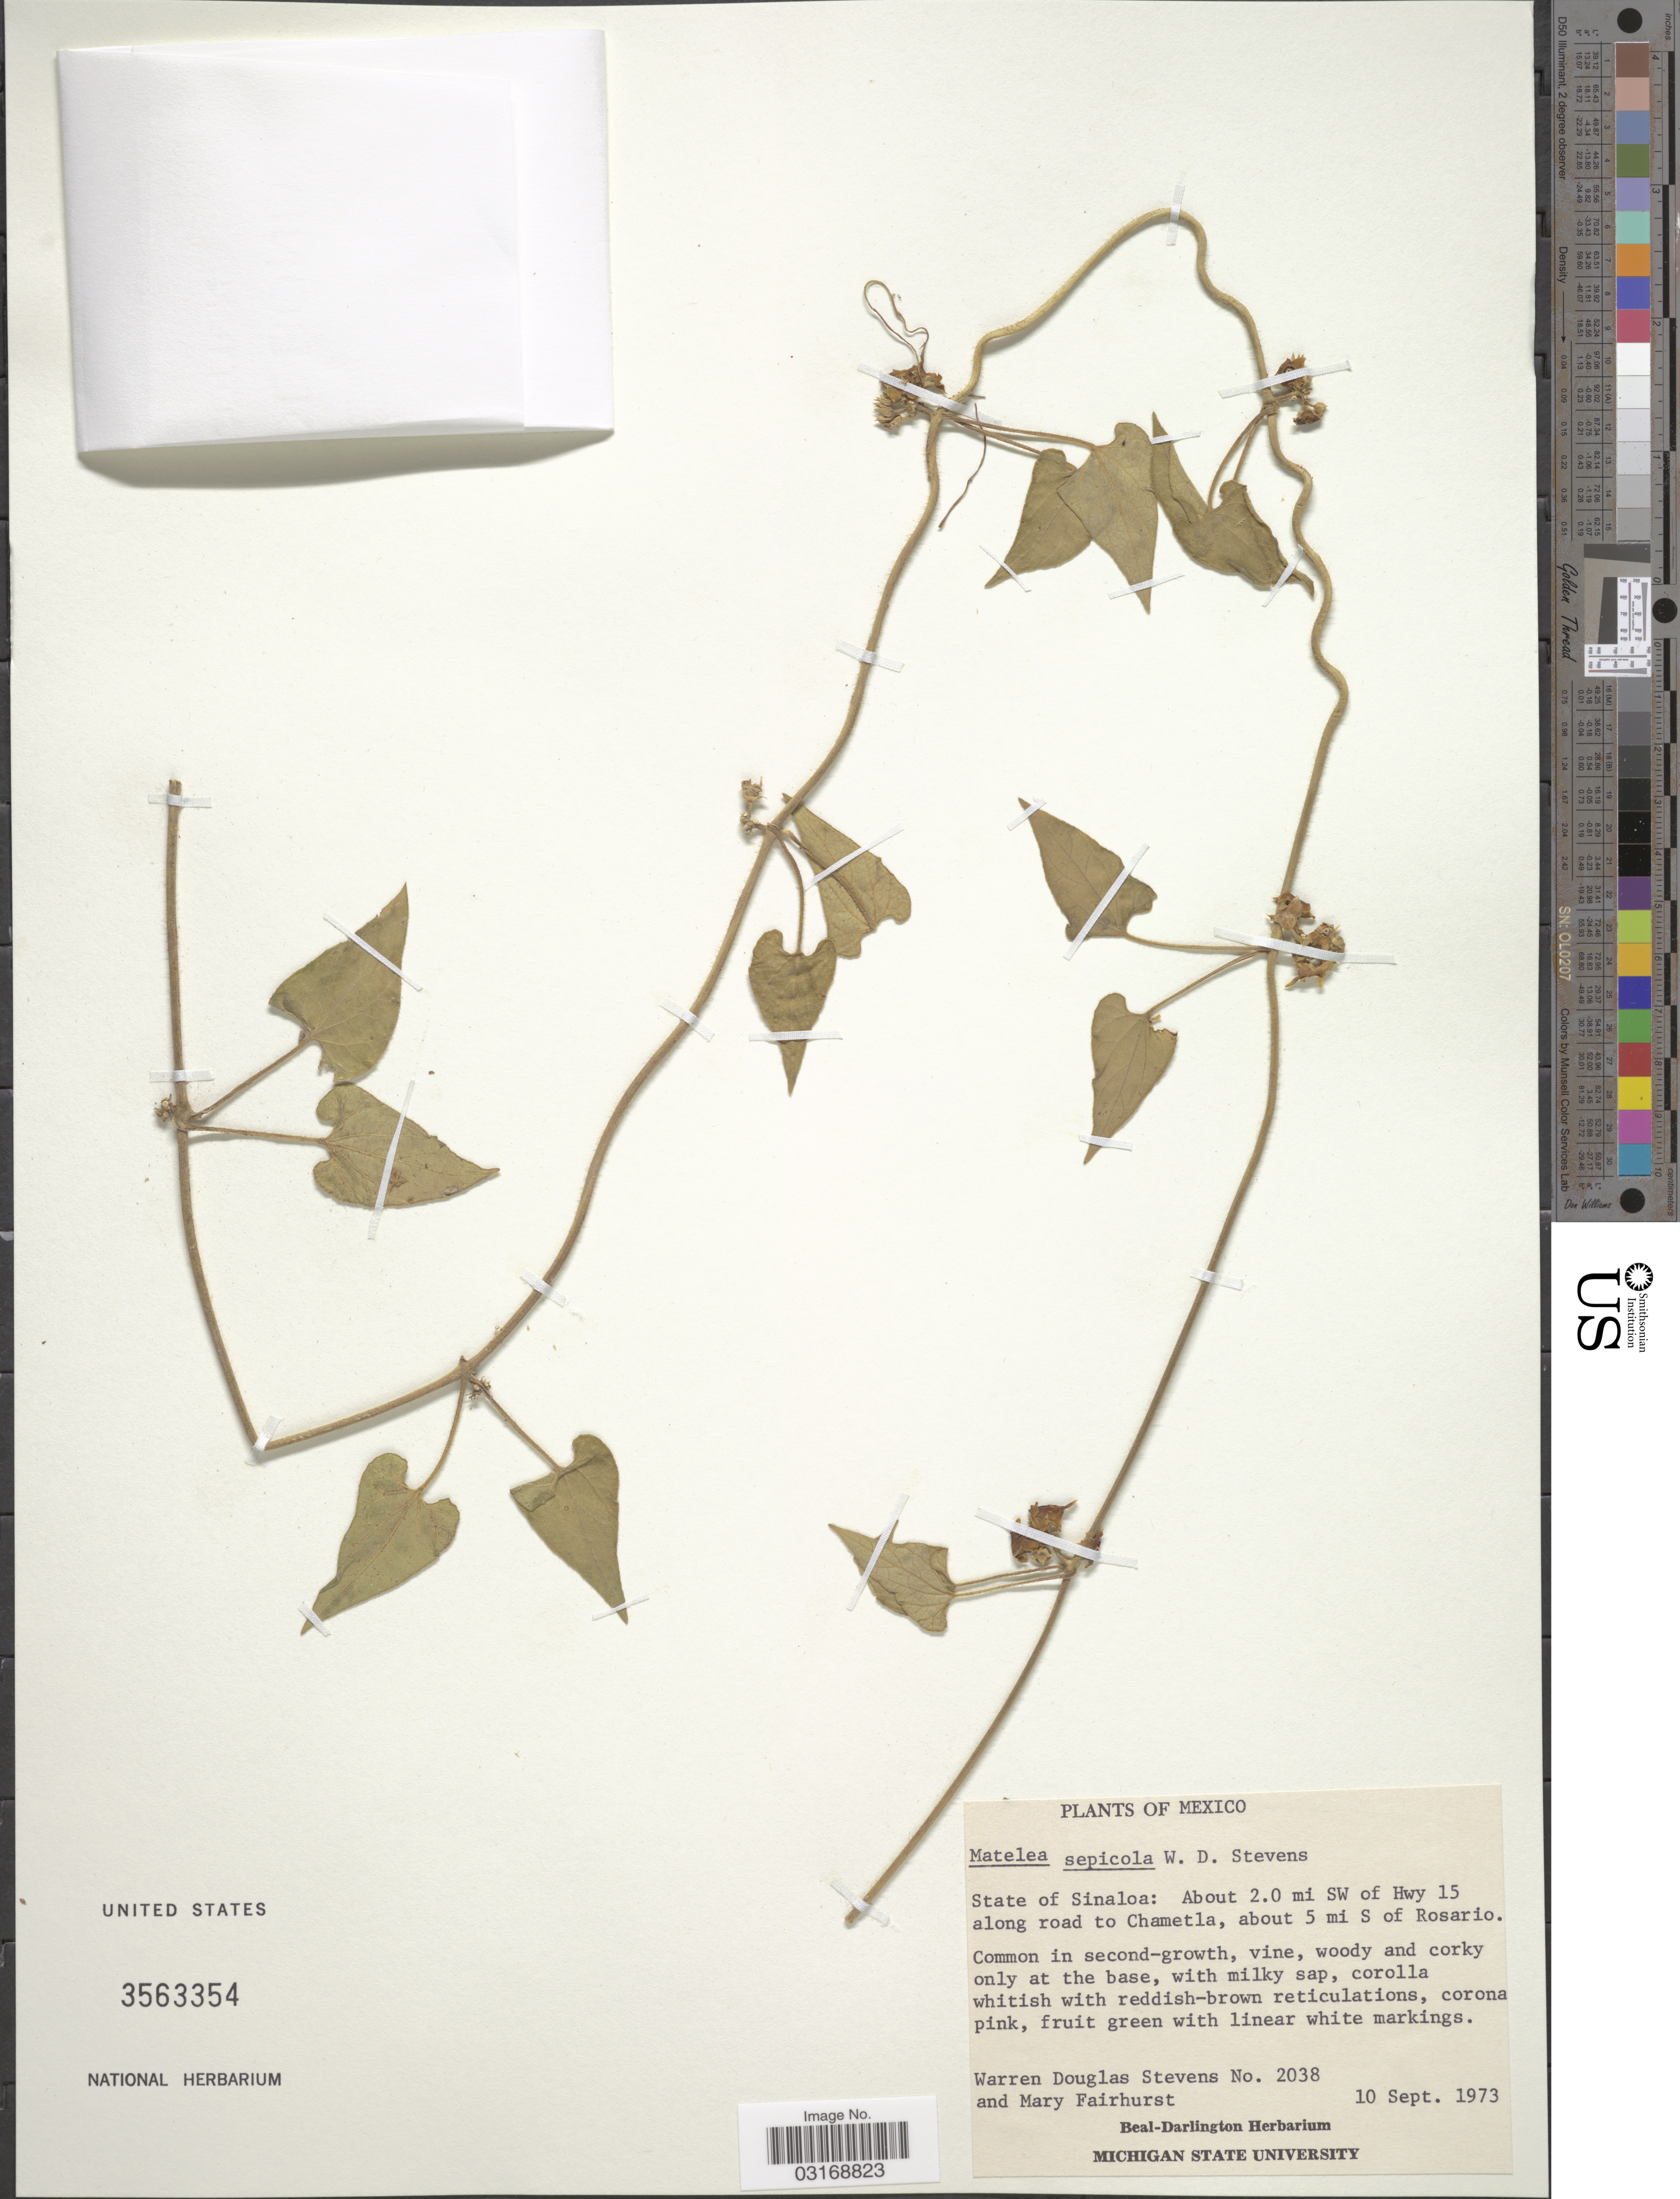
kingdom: Plantae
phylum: Tracheophyta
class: Magnoliopsida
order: Gentianales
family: Apocynaceae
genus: Matelea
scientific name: Matelea sepicola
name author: W.D. Stevens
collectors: W. D. Stevens & M. Fairhurst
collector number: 2038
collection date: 1973-09-10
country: Mexico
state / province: Sinaloa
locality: About 2.0 mi SW of Hwy 15 along road to Chametla, about 5 mi S of Rosario.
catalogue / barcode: US 3563354